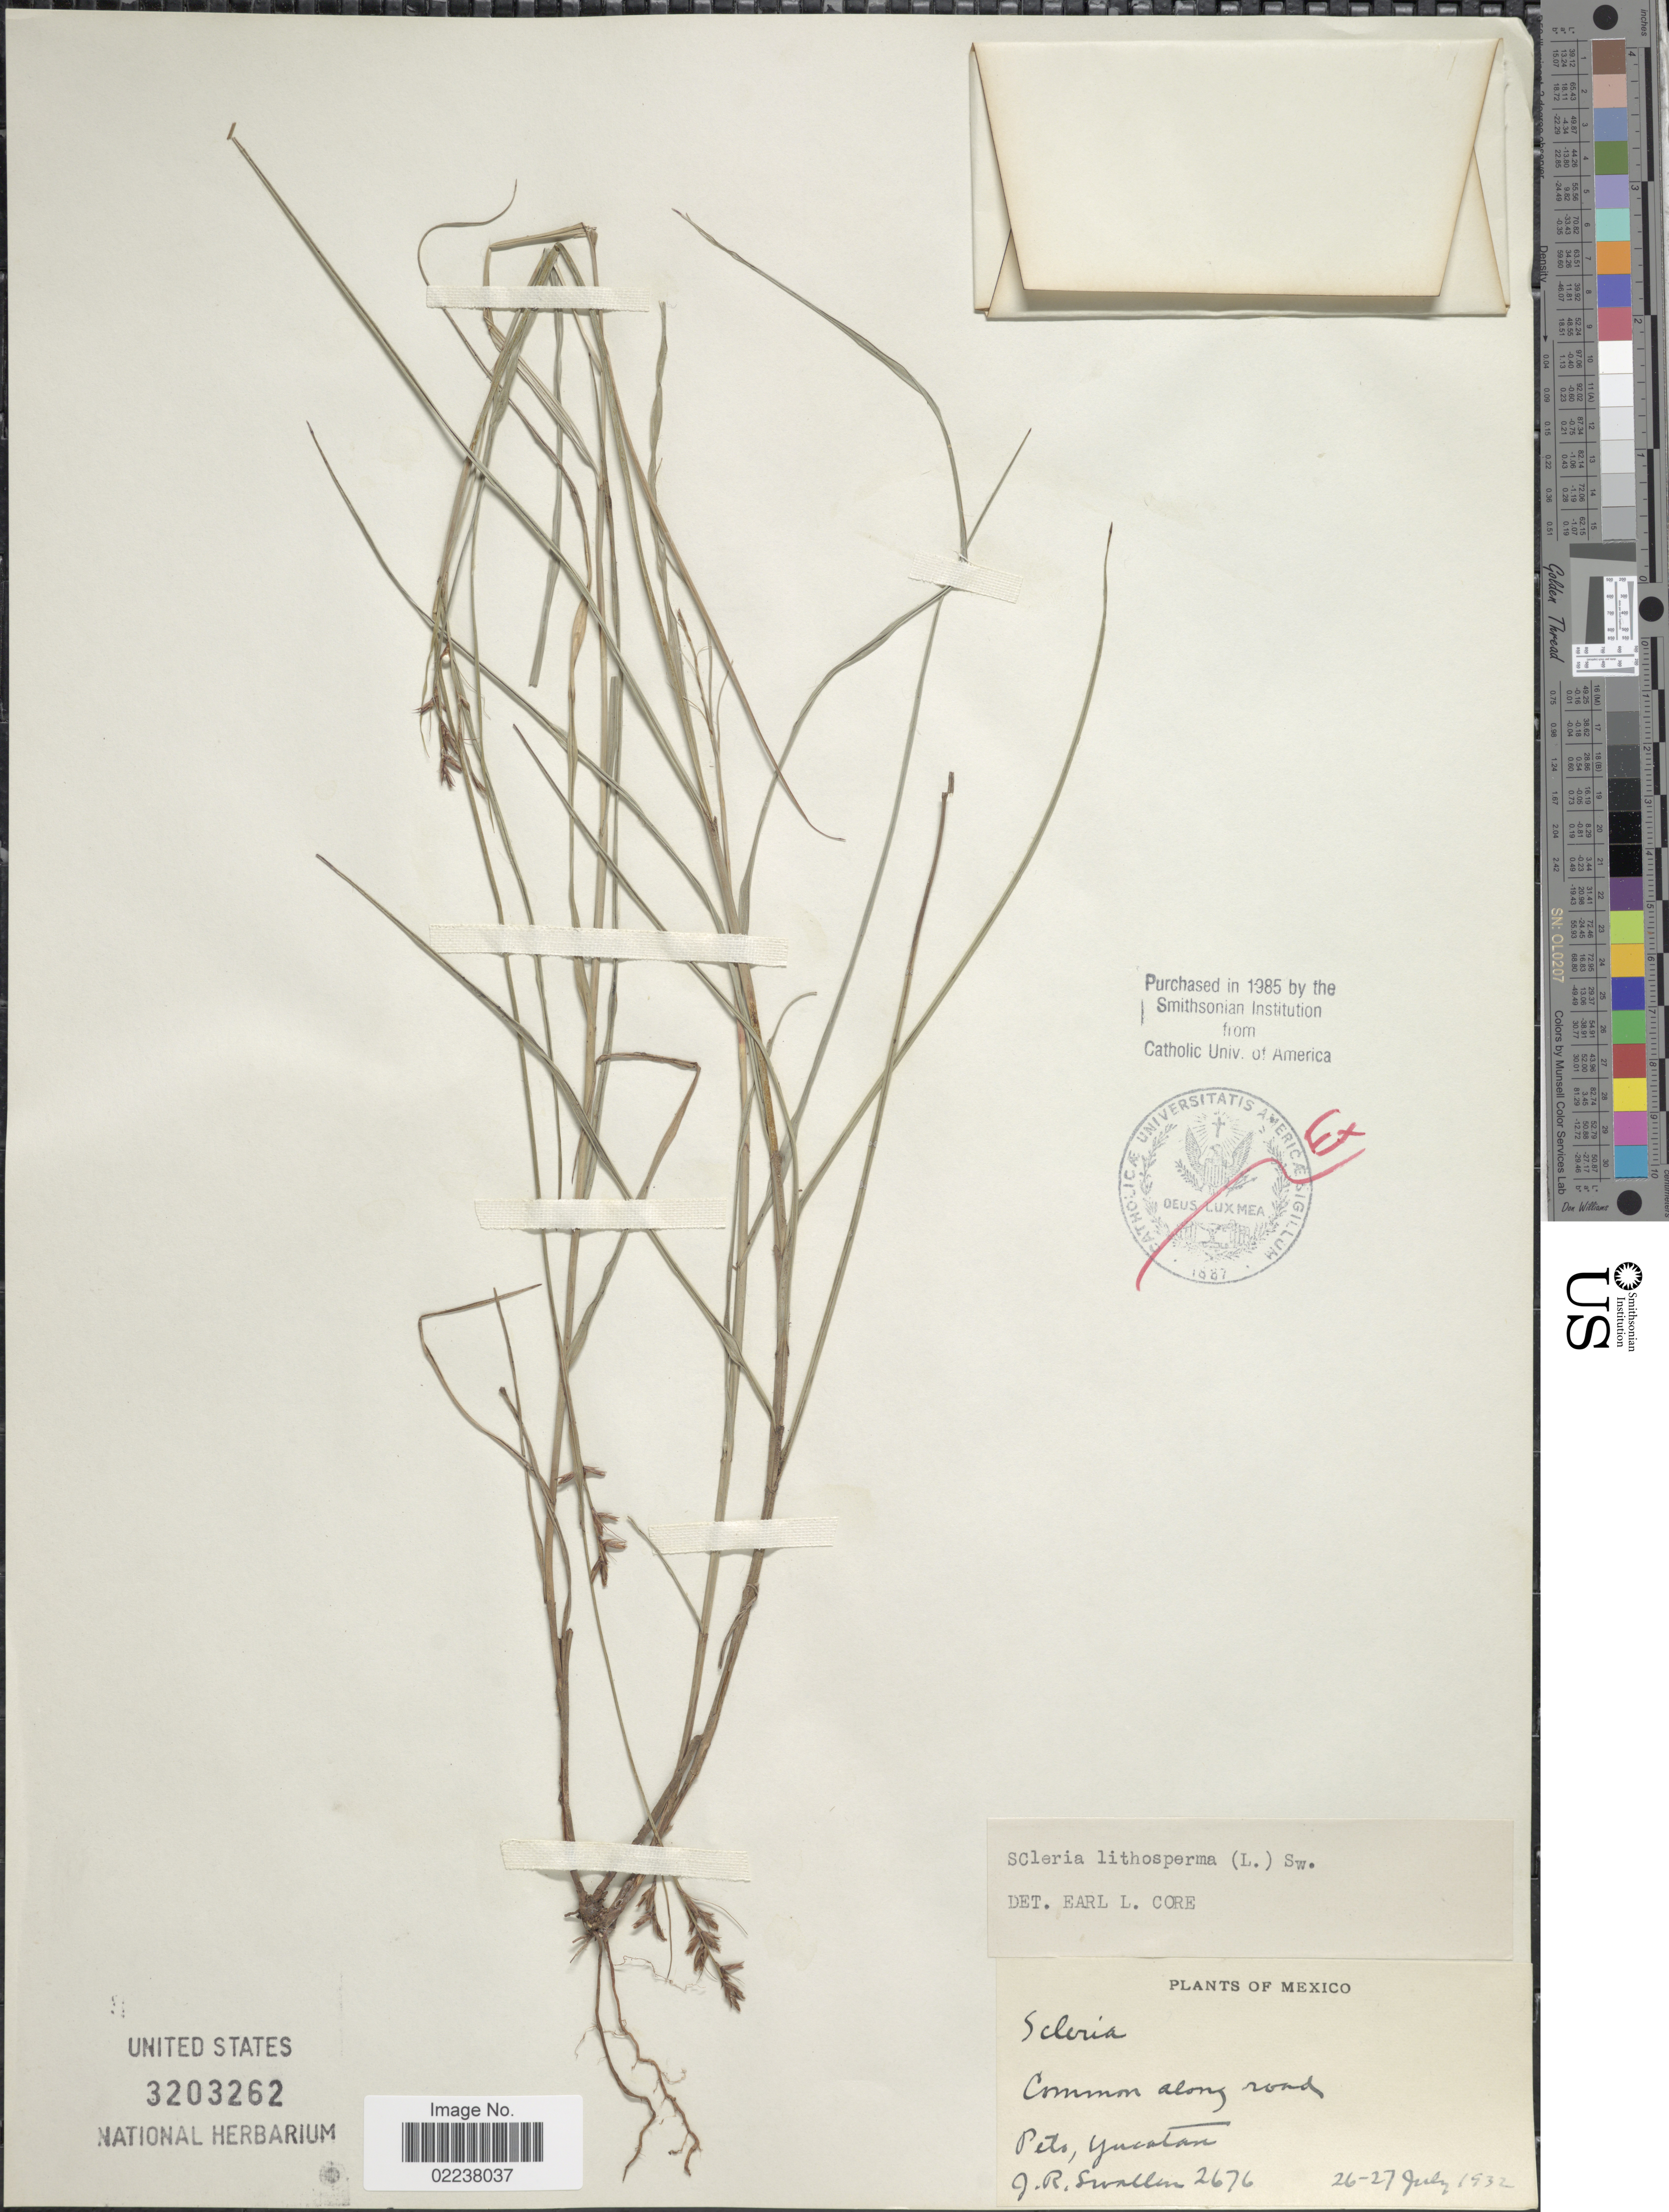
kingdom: Plantae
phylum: Tracheophyta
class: Liliopsida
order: Poales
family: Cyperaceae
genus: Scleria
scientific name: Scleria lithosperma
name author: (L.) Sw.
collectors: J. R. Swallen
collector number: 2676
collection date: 1932-07-26/1932-07-27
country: Mexico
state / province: Yucatán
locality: Peto, Yucatan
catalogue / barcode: US 3203262